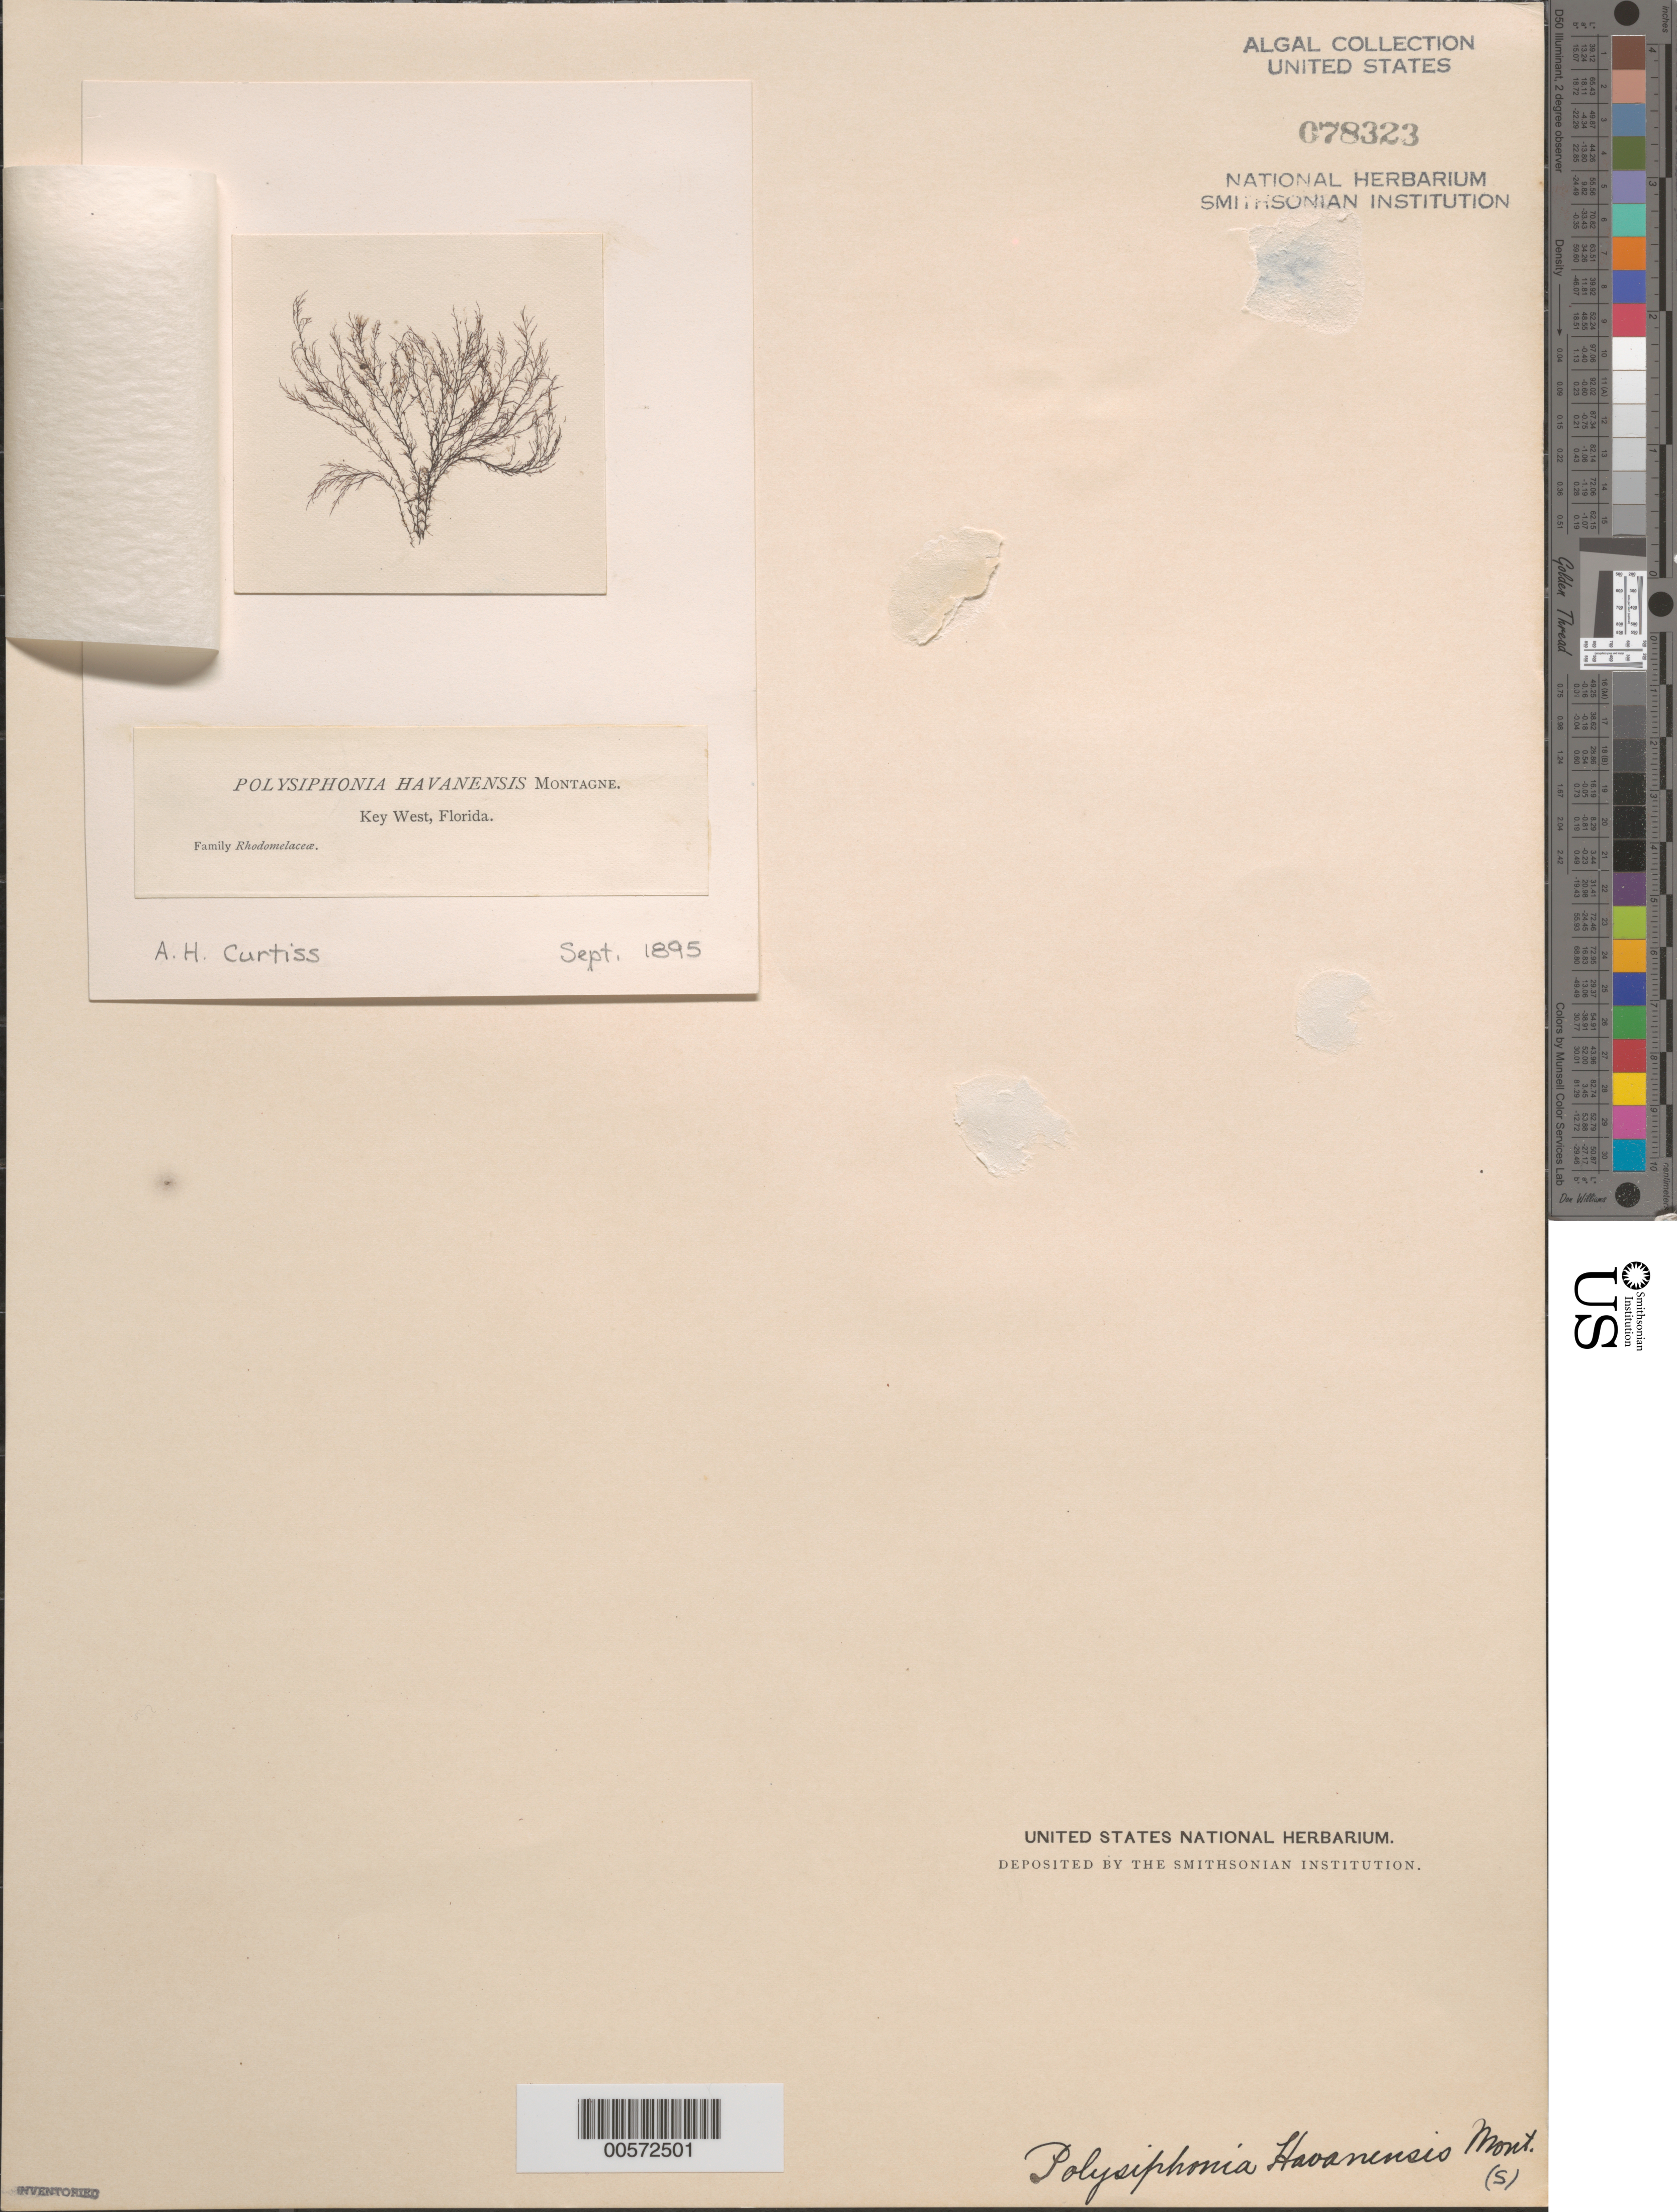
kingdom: Plantae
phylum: Rhodophyta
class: Florideophyceae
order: Ceramiales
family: Rhodomelaceae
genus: Polysiphonia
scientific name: Polysiphonia havanensis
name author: Mont.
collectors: A. H. Curtiss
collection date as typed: Sep 1895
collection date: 1895-09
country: United States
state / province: Florida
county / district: Monroe County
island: Key West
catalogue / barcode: US 78323